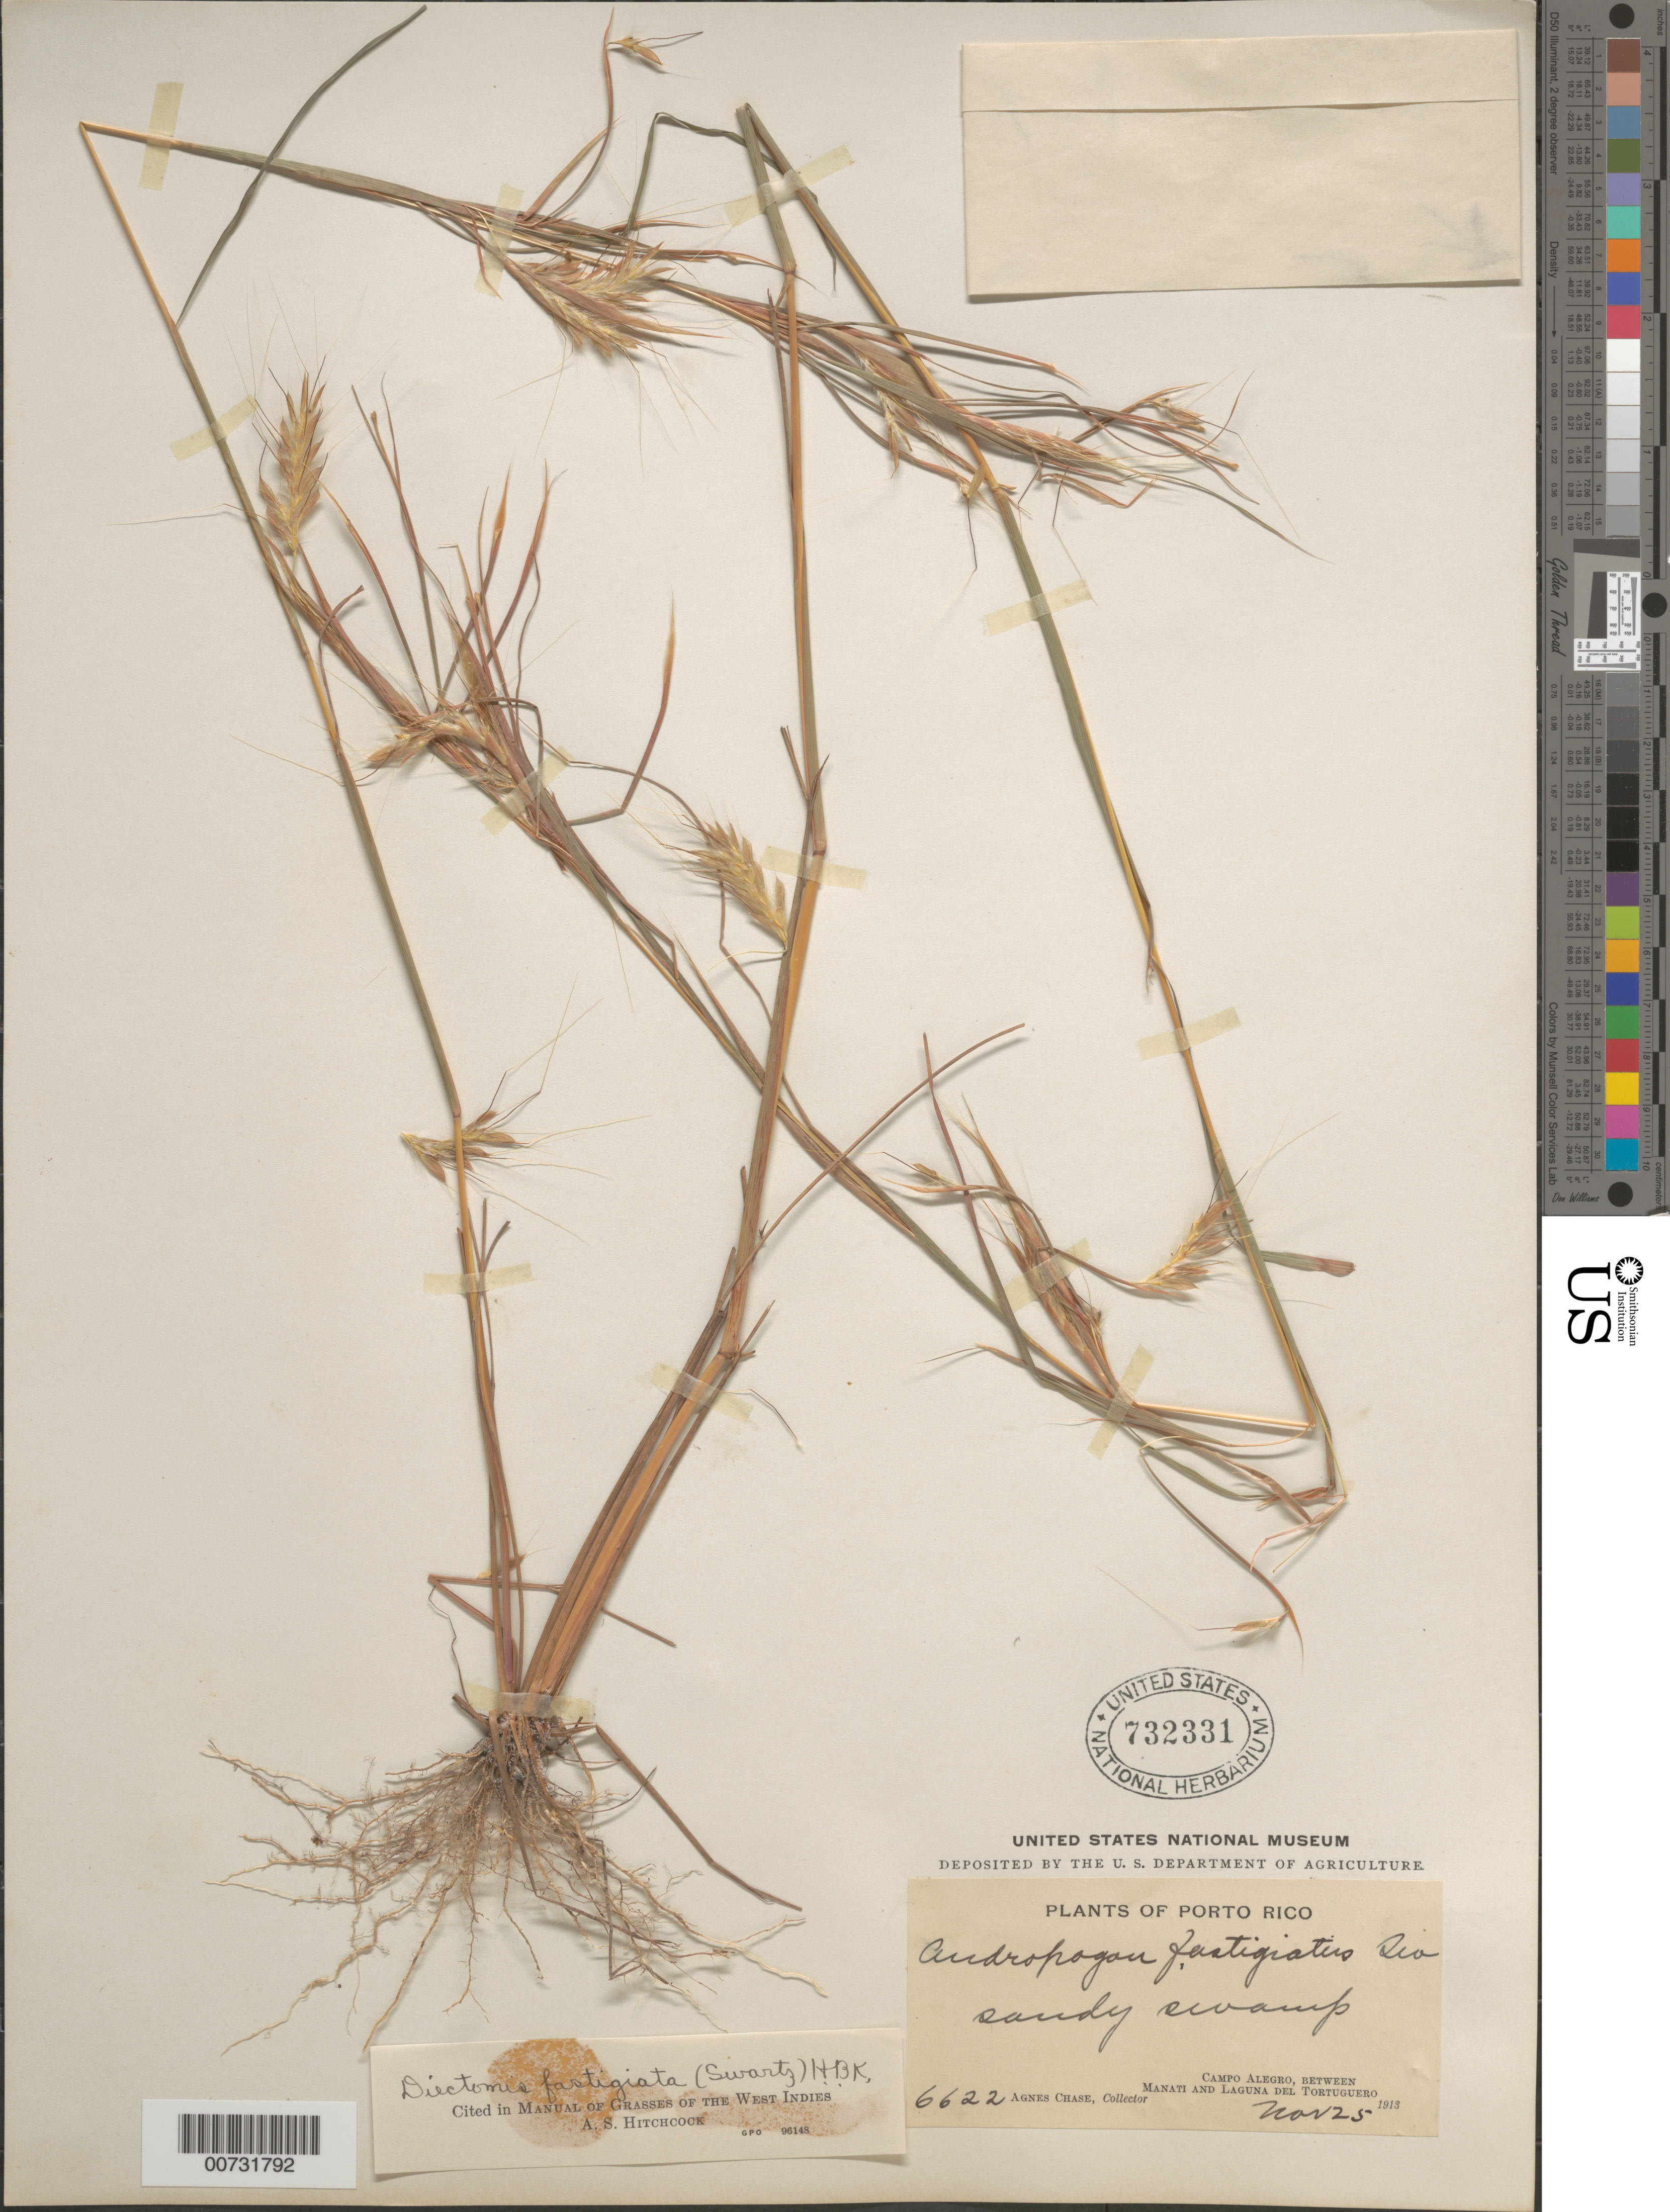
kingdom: Plantae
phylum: Tracheophyta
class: Liliopsida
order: Poales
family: Poaceae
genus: Andropogon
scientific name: Andropogon fastigiatus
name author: Sw.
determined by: Hitchcock, Albert S.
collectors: A. Chase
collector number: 6622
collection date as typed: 25 Nov 1913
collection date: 1913-11-25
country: Puerto Rico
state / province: Manatí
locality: Campo Alegre, btw Manati and Laguna del Tortuguero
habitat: Sandy swamp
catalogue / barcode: US 732331